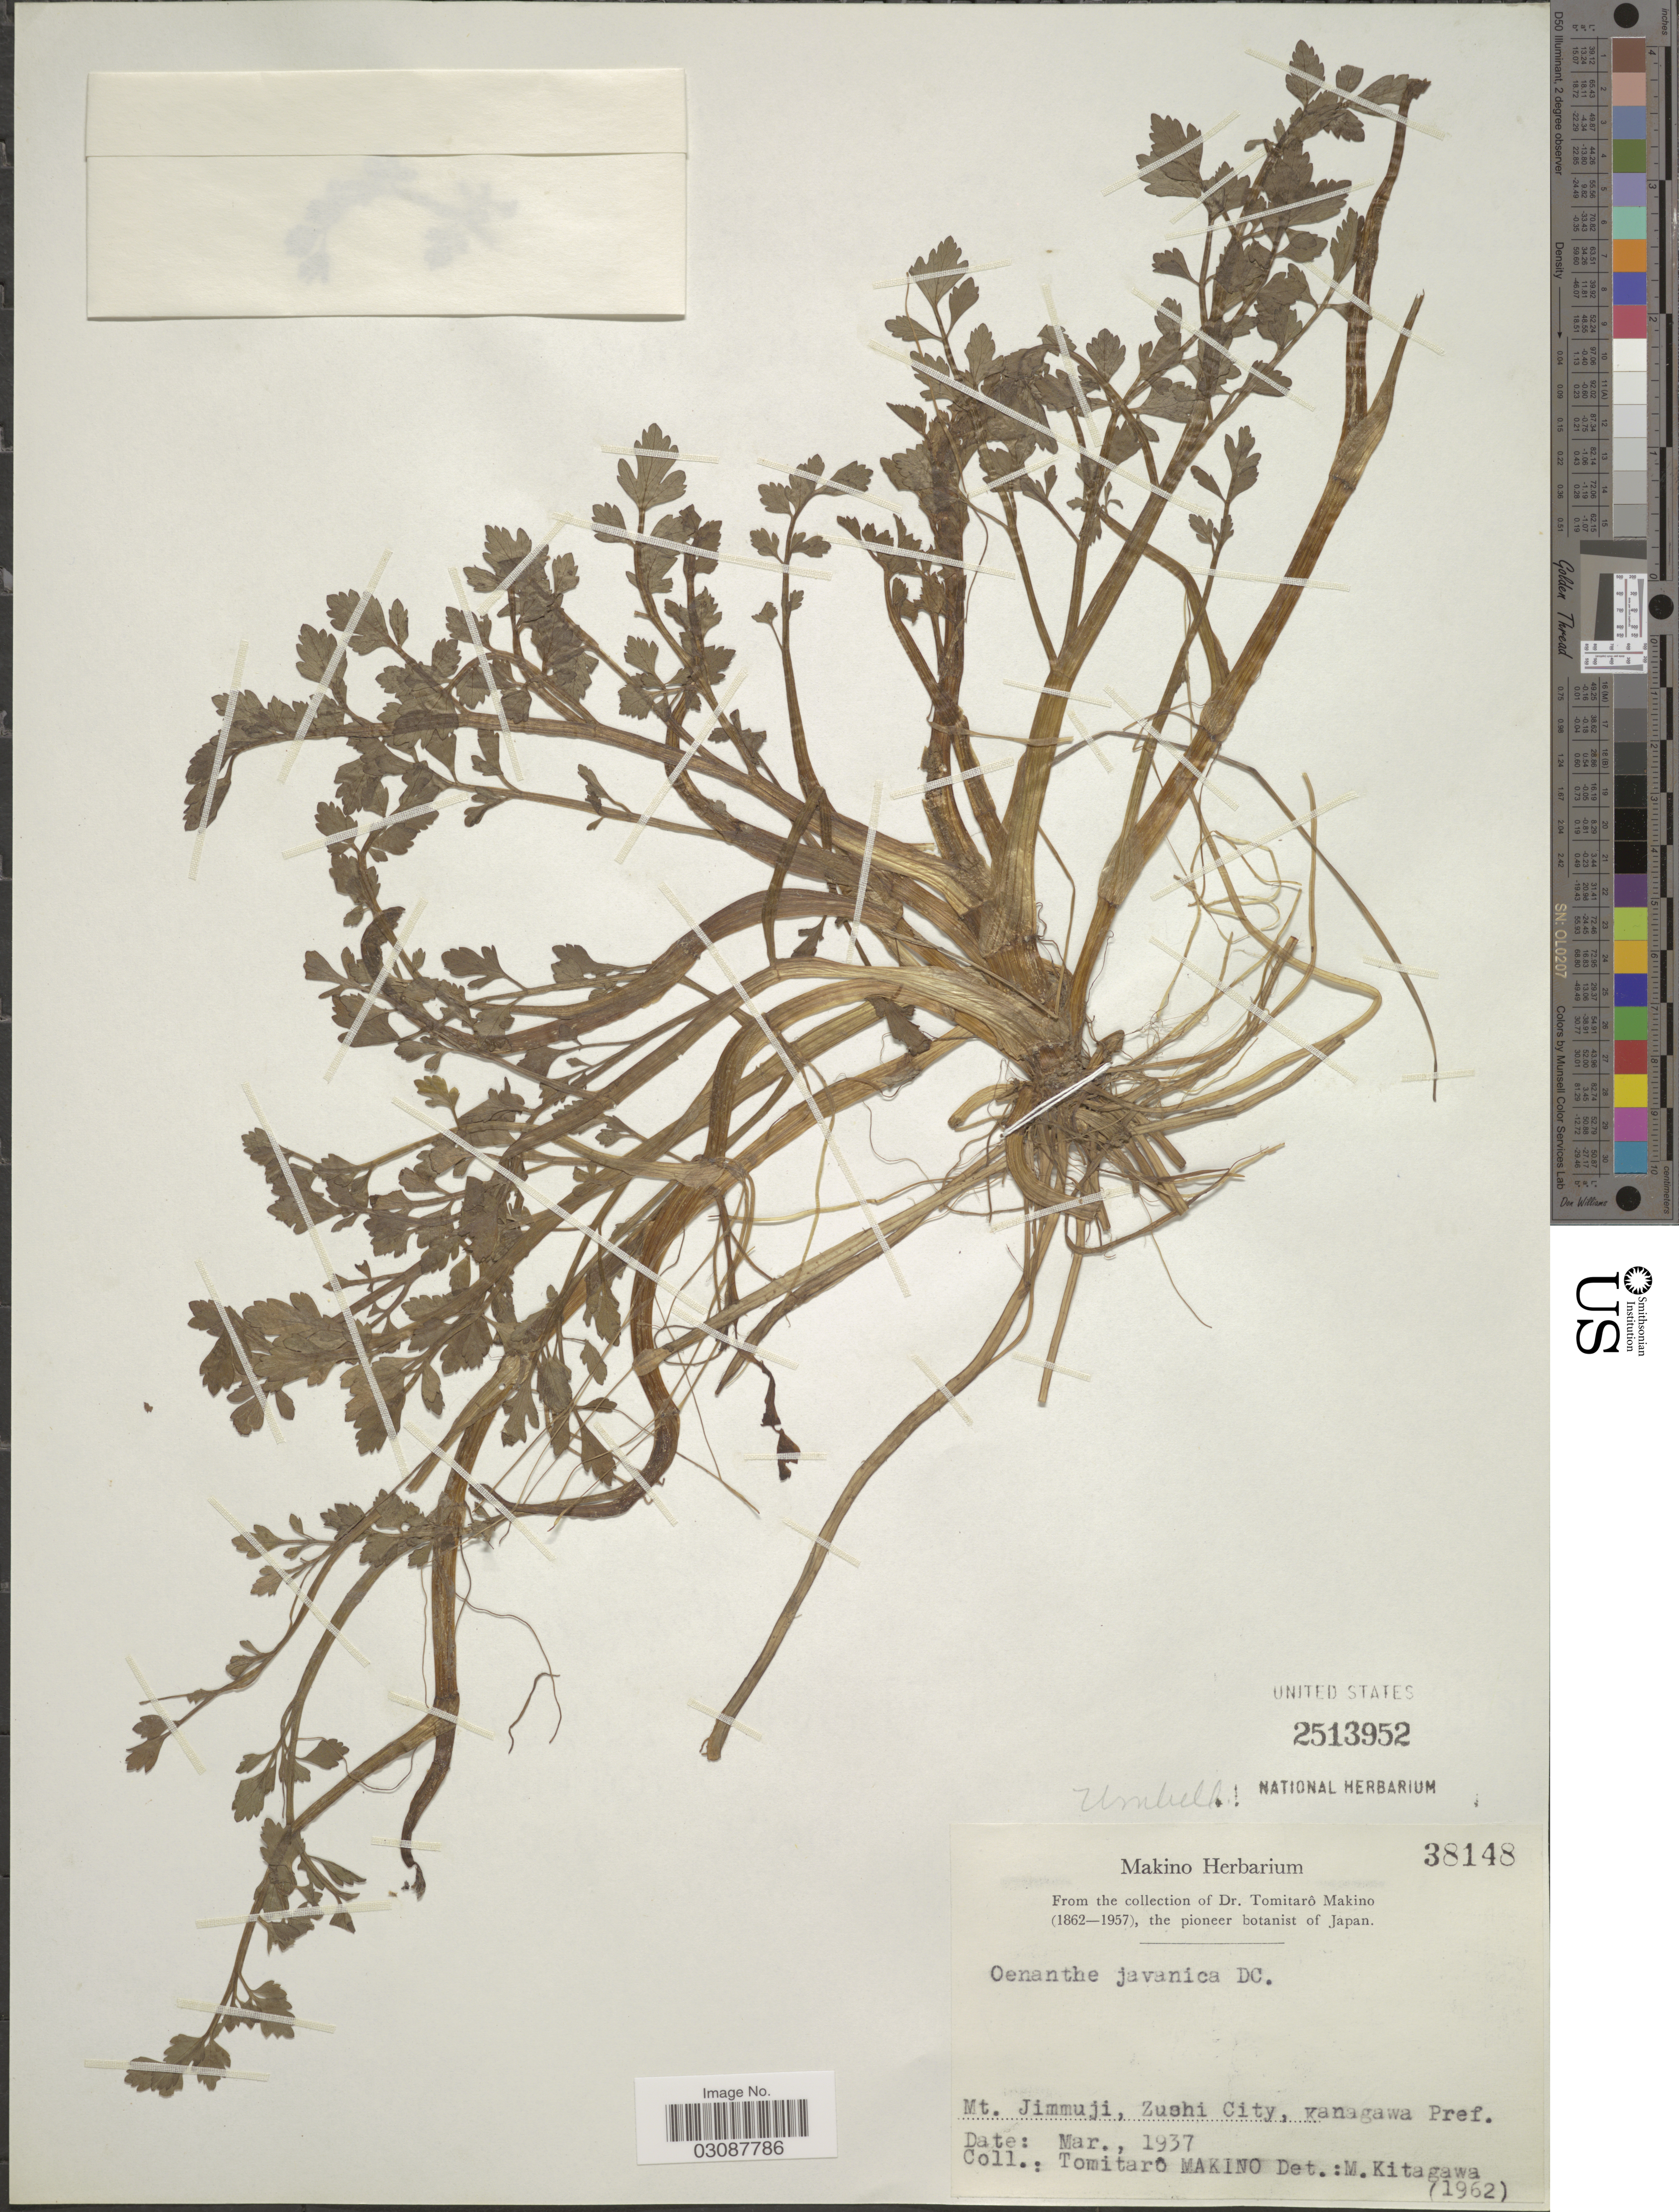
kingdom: Plantae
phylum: Tracheophyta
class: Magnoliopsida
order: Apiales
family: Apiaceae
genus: Oenanthe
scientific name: Oenanthe javanica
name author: (Blume) DC.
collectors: T. Makino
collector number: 38148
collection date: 1937-03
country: Japan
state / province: Kanagawa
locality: Mt. Jimmuji, Zushi City, Kanagawa Pref.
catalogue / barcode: US 2513952